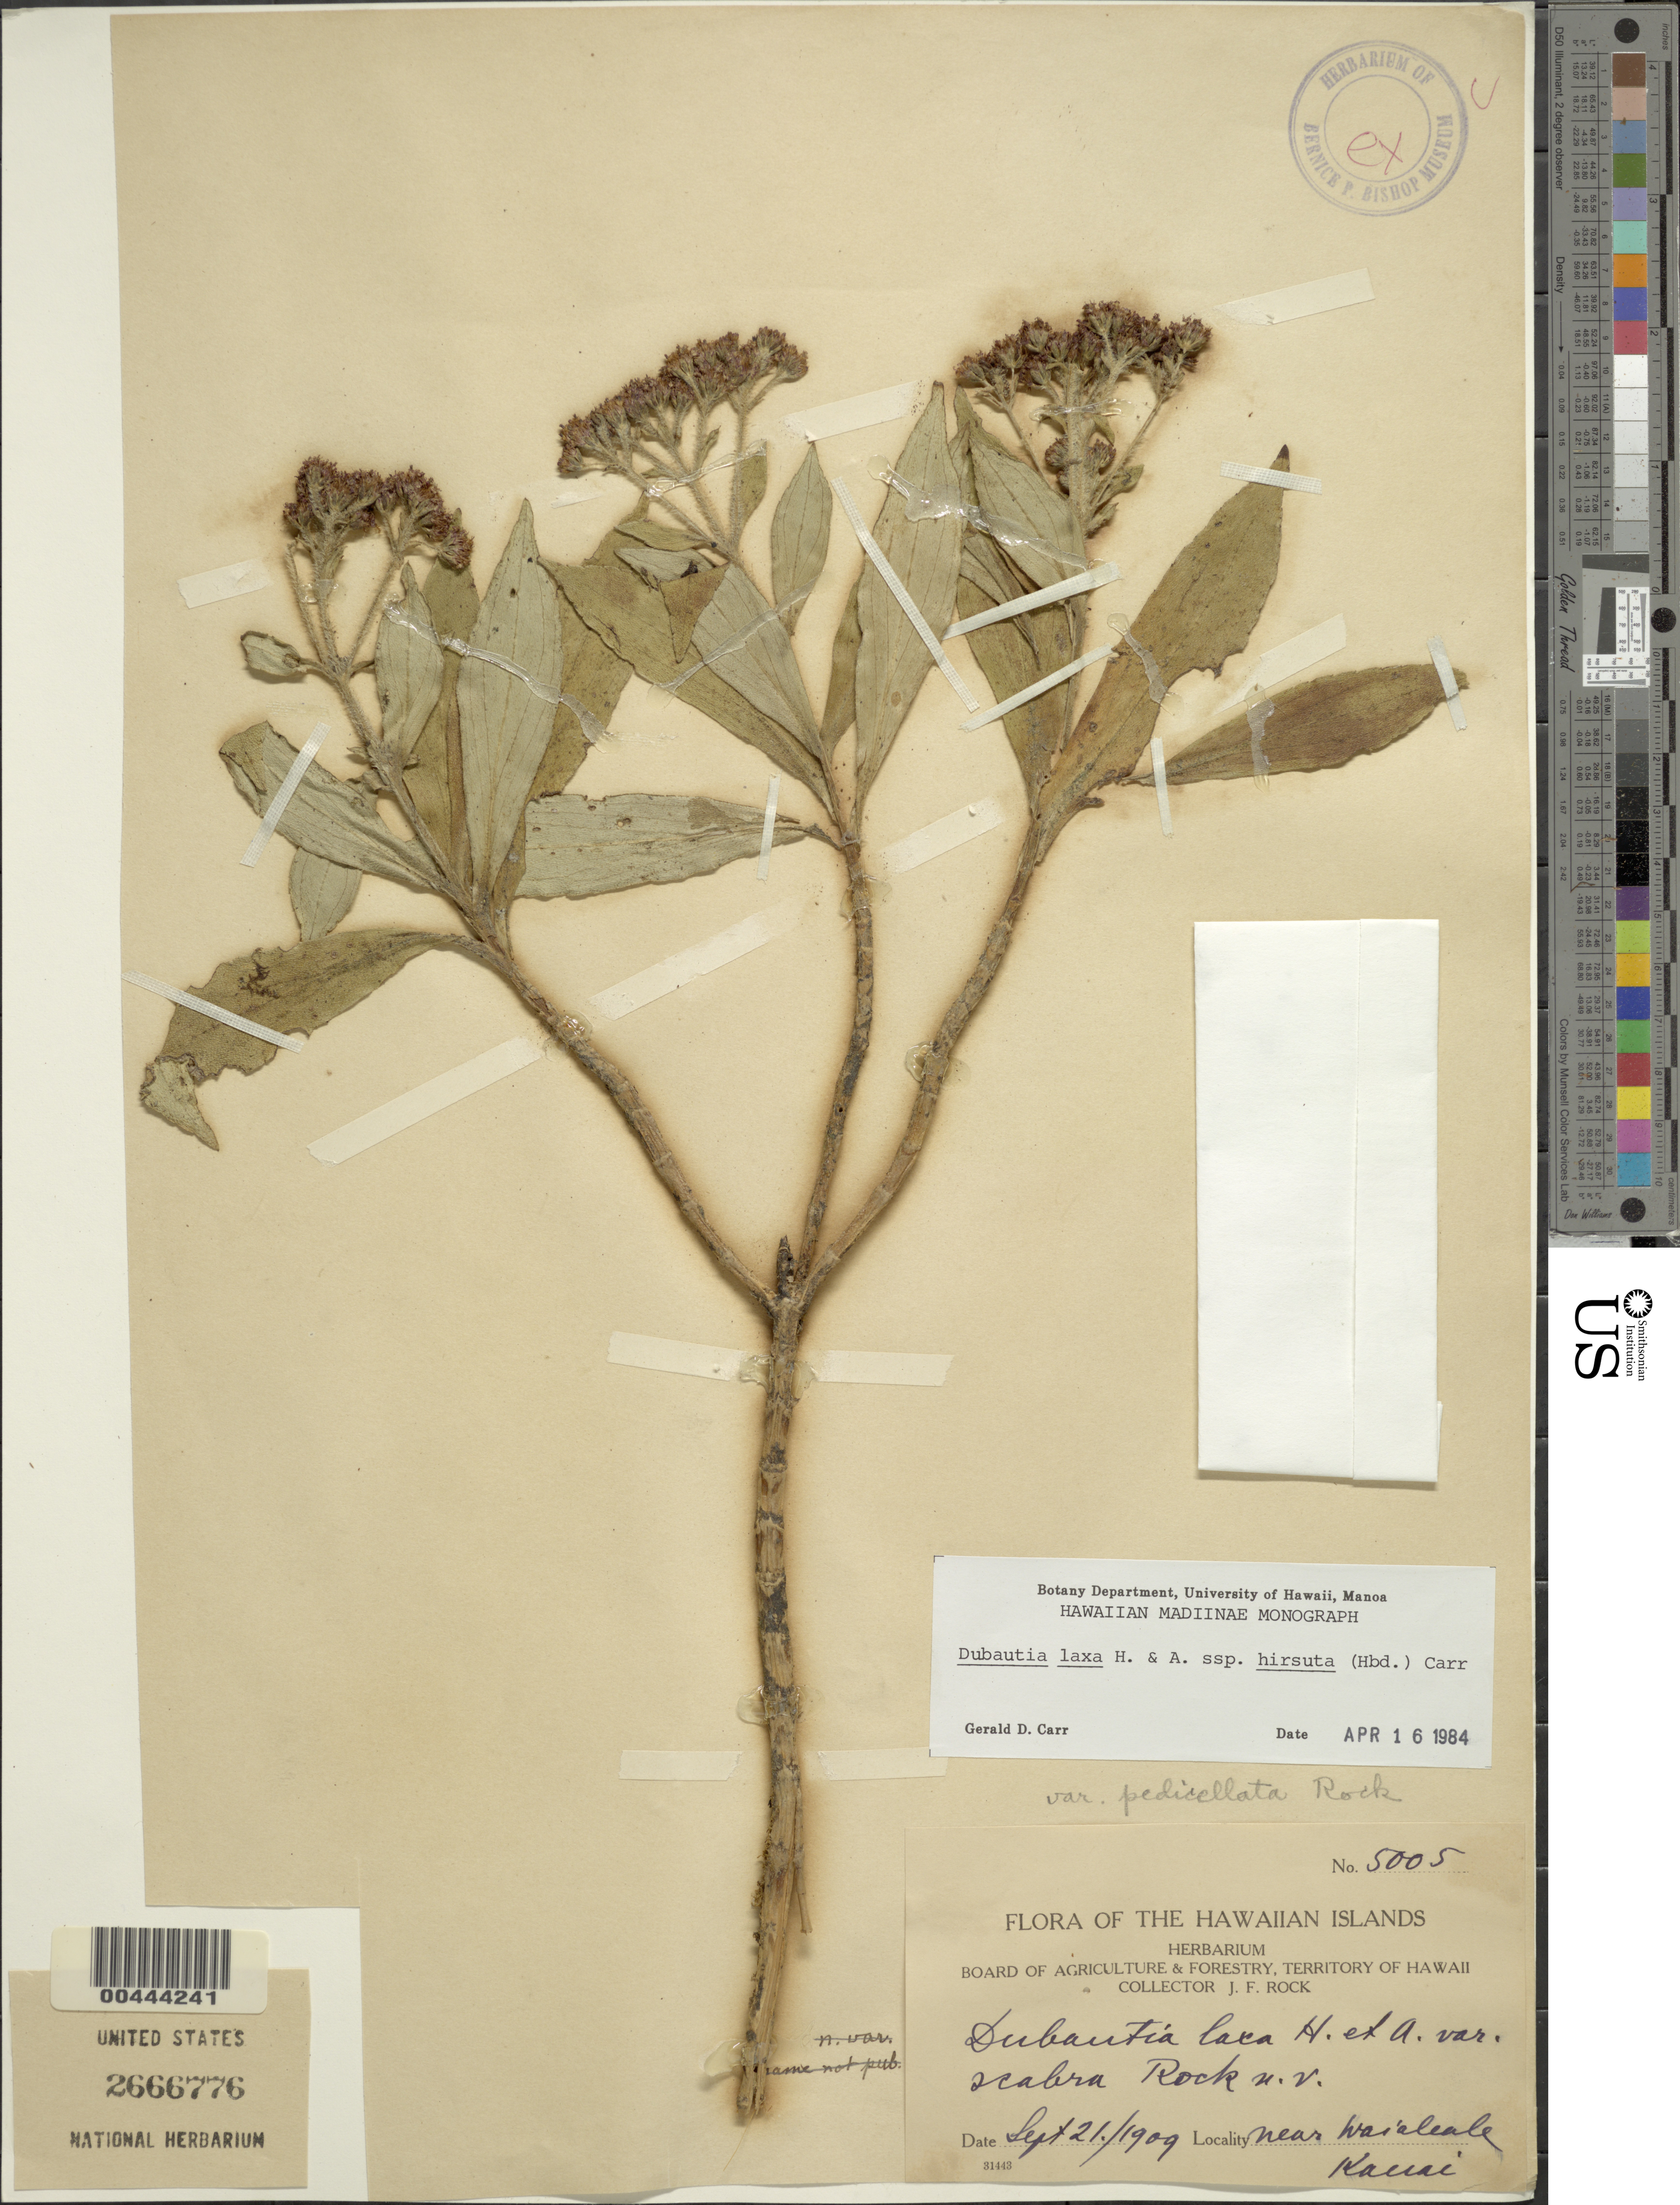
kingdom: Plantae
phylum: Tracheophyta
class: Magnoliopsida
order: Asterales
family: Asteraceae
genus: Dubautia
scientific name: Dubautia laxa subsp. hirsuta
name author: (Hillebr.) G.D. Carr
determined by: Carr, G. D.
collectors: J. F. Rock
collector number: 5005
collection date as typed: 21 Sep 1909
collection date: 1909-09-21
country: United States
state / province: Hawaii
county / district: Kauai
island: Kaua'i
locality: Near Waialeale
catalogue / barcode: US 2666776